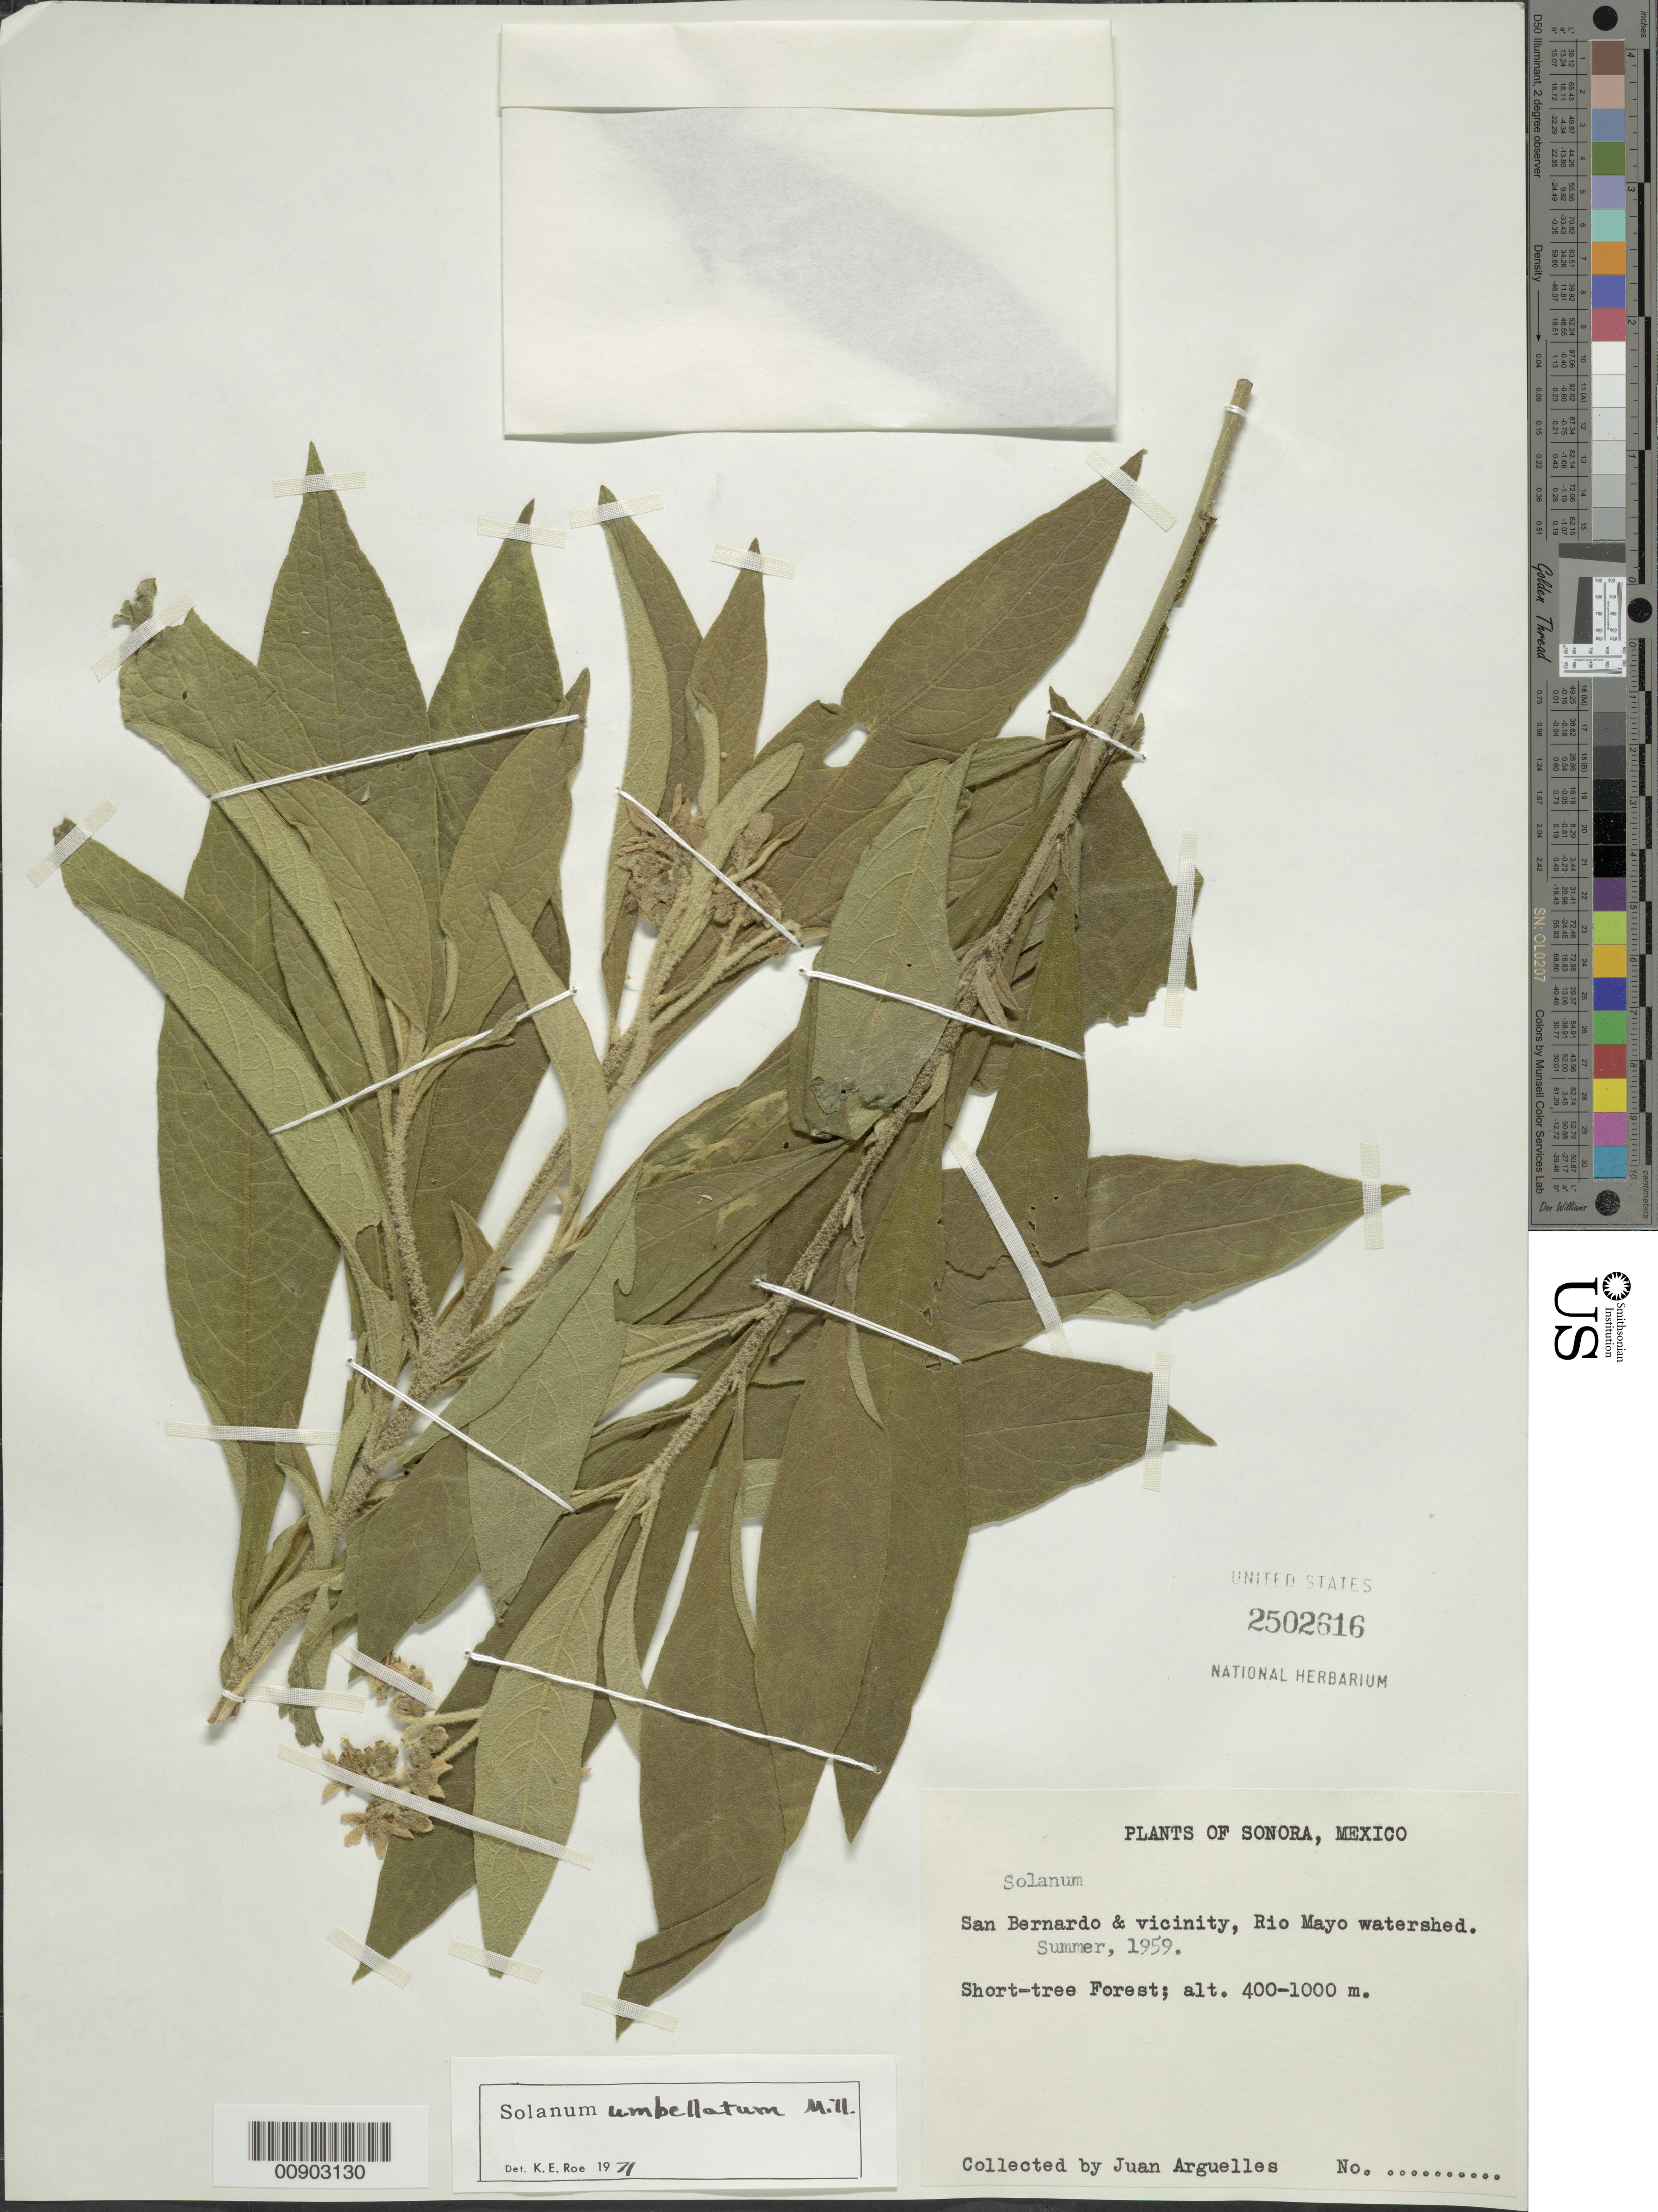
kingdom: Plantae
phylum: Tracheophyta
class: Magnoliopsida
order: Solanales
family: Solanaceae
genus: Solanum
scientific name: Solanum umbellatum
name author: Mill.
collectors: J. Arguelles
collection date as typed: Jun 1959 to -- Aug 1959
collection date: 1959-06/1959-08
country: Mexico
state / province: Sonora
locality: San bernardo and Vicinity, Río Mayo watershed.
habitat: Short-tree Forest.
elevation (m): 1000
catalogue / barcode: US 2502616